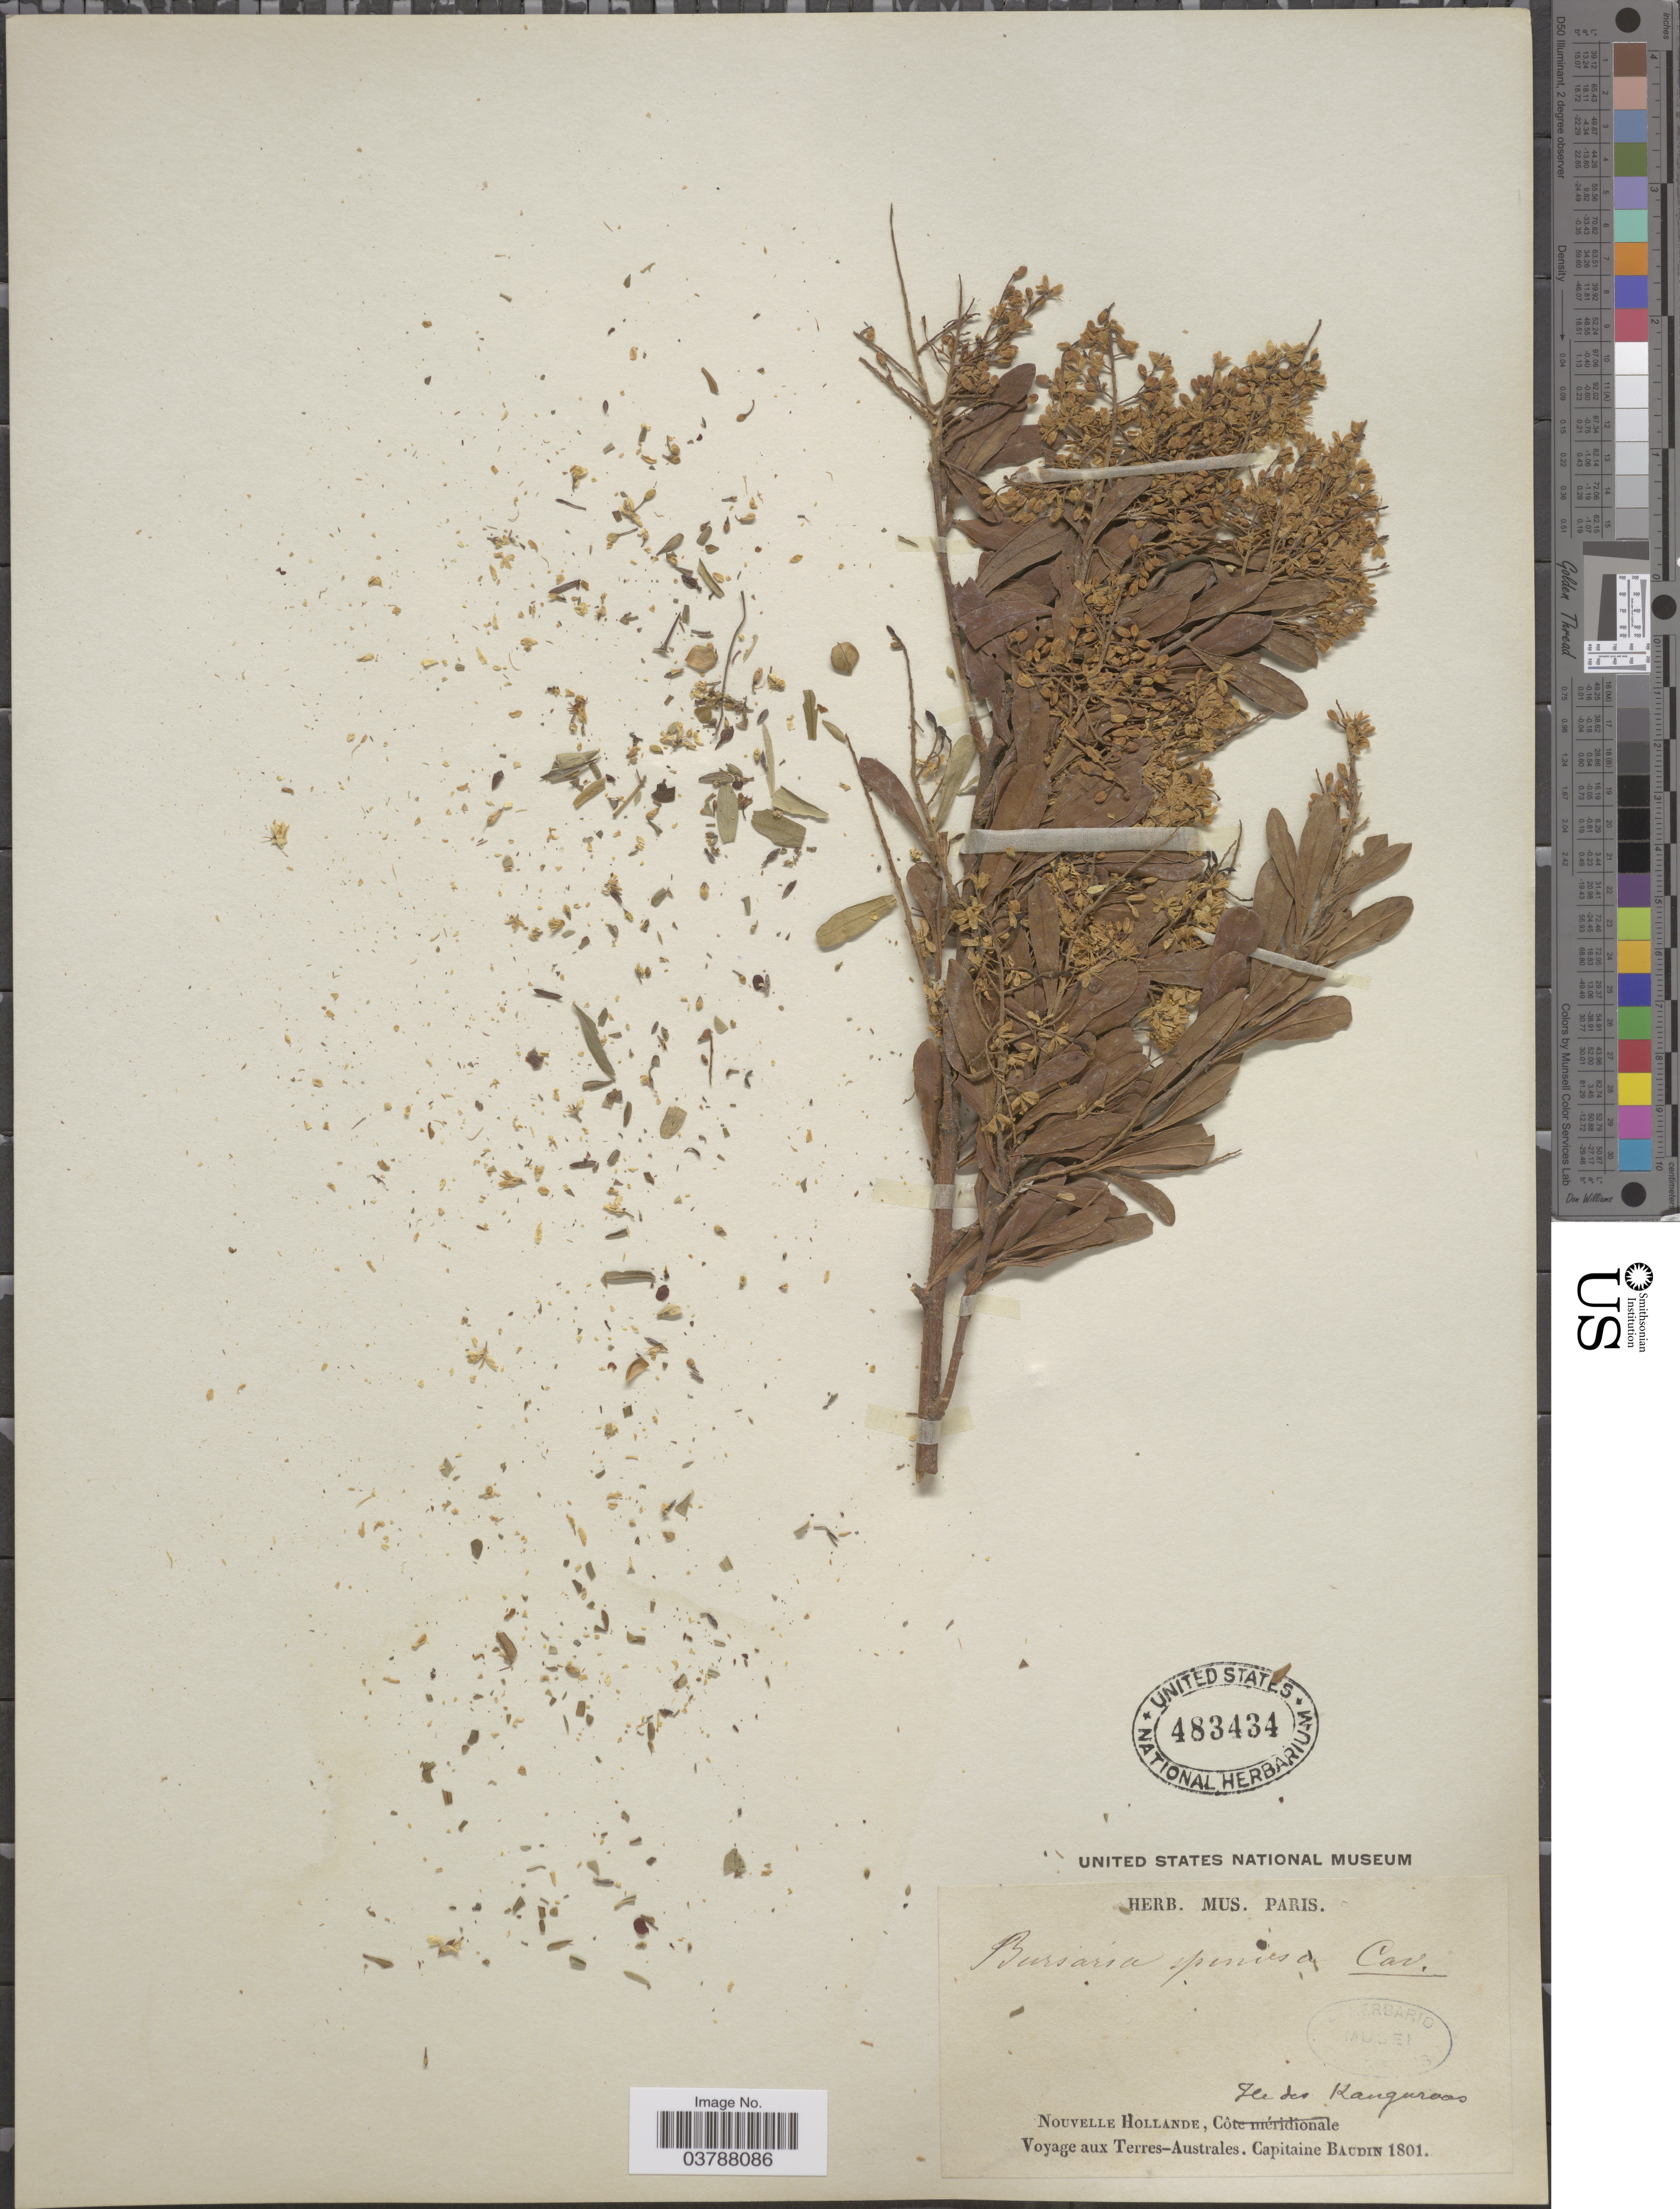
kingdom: Plantae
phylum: Tracheophyta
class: Magnoliopsida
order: Apiales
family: Pittosporaceae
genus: Bursaria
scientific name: Bursaria spinosa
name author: Cav.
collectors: T. Baudin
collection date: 1801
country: Australia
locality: Nouvelle Hollande, Ile des Kanguroos, Terres-Australes.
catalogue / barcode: US 483434